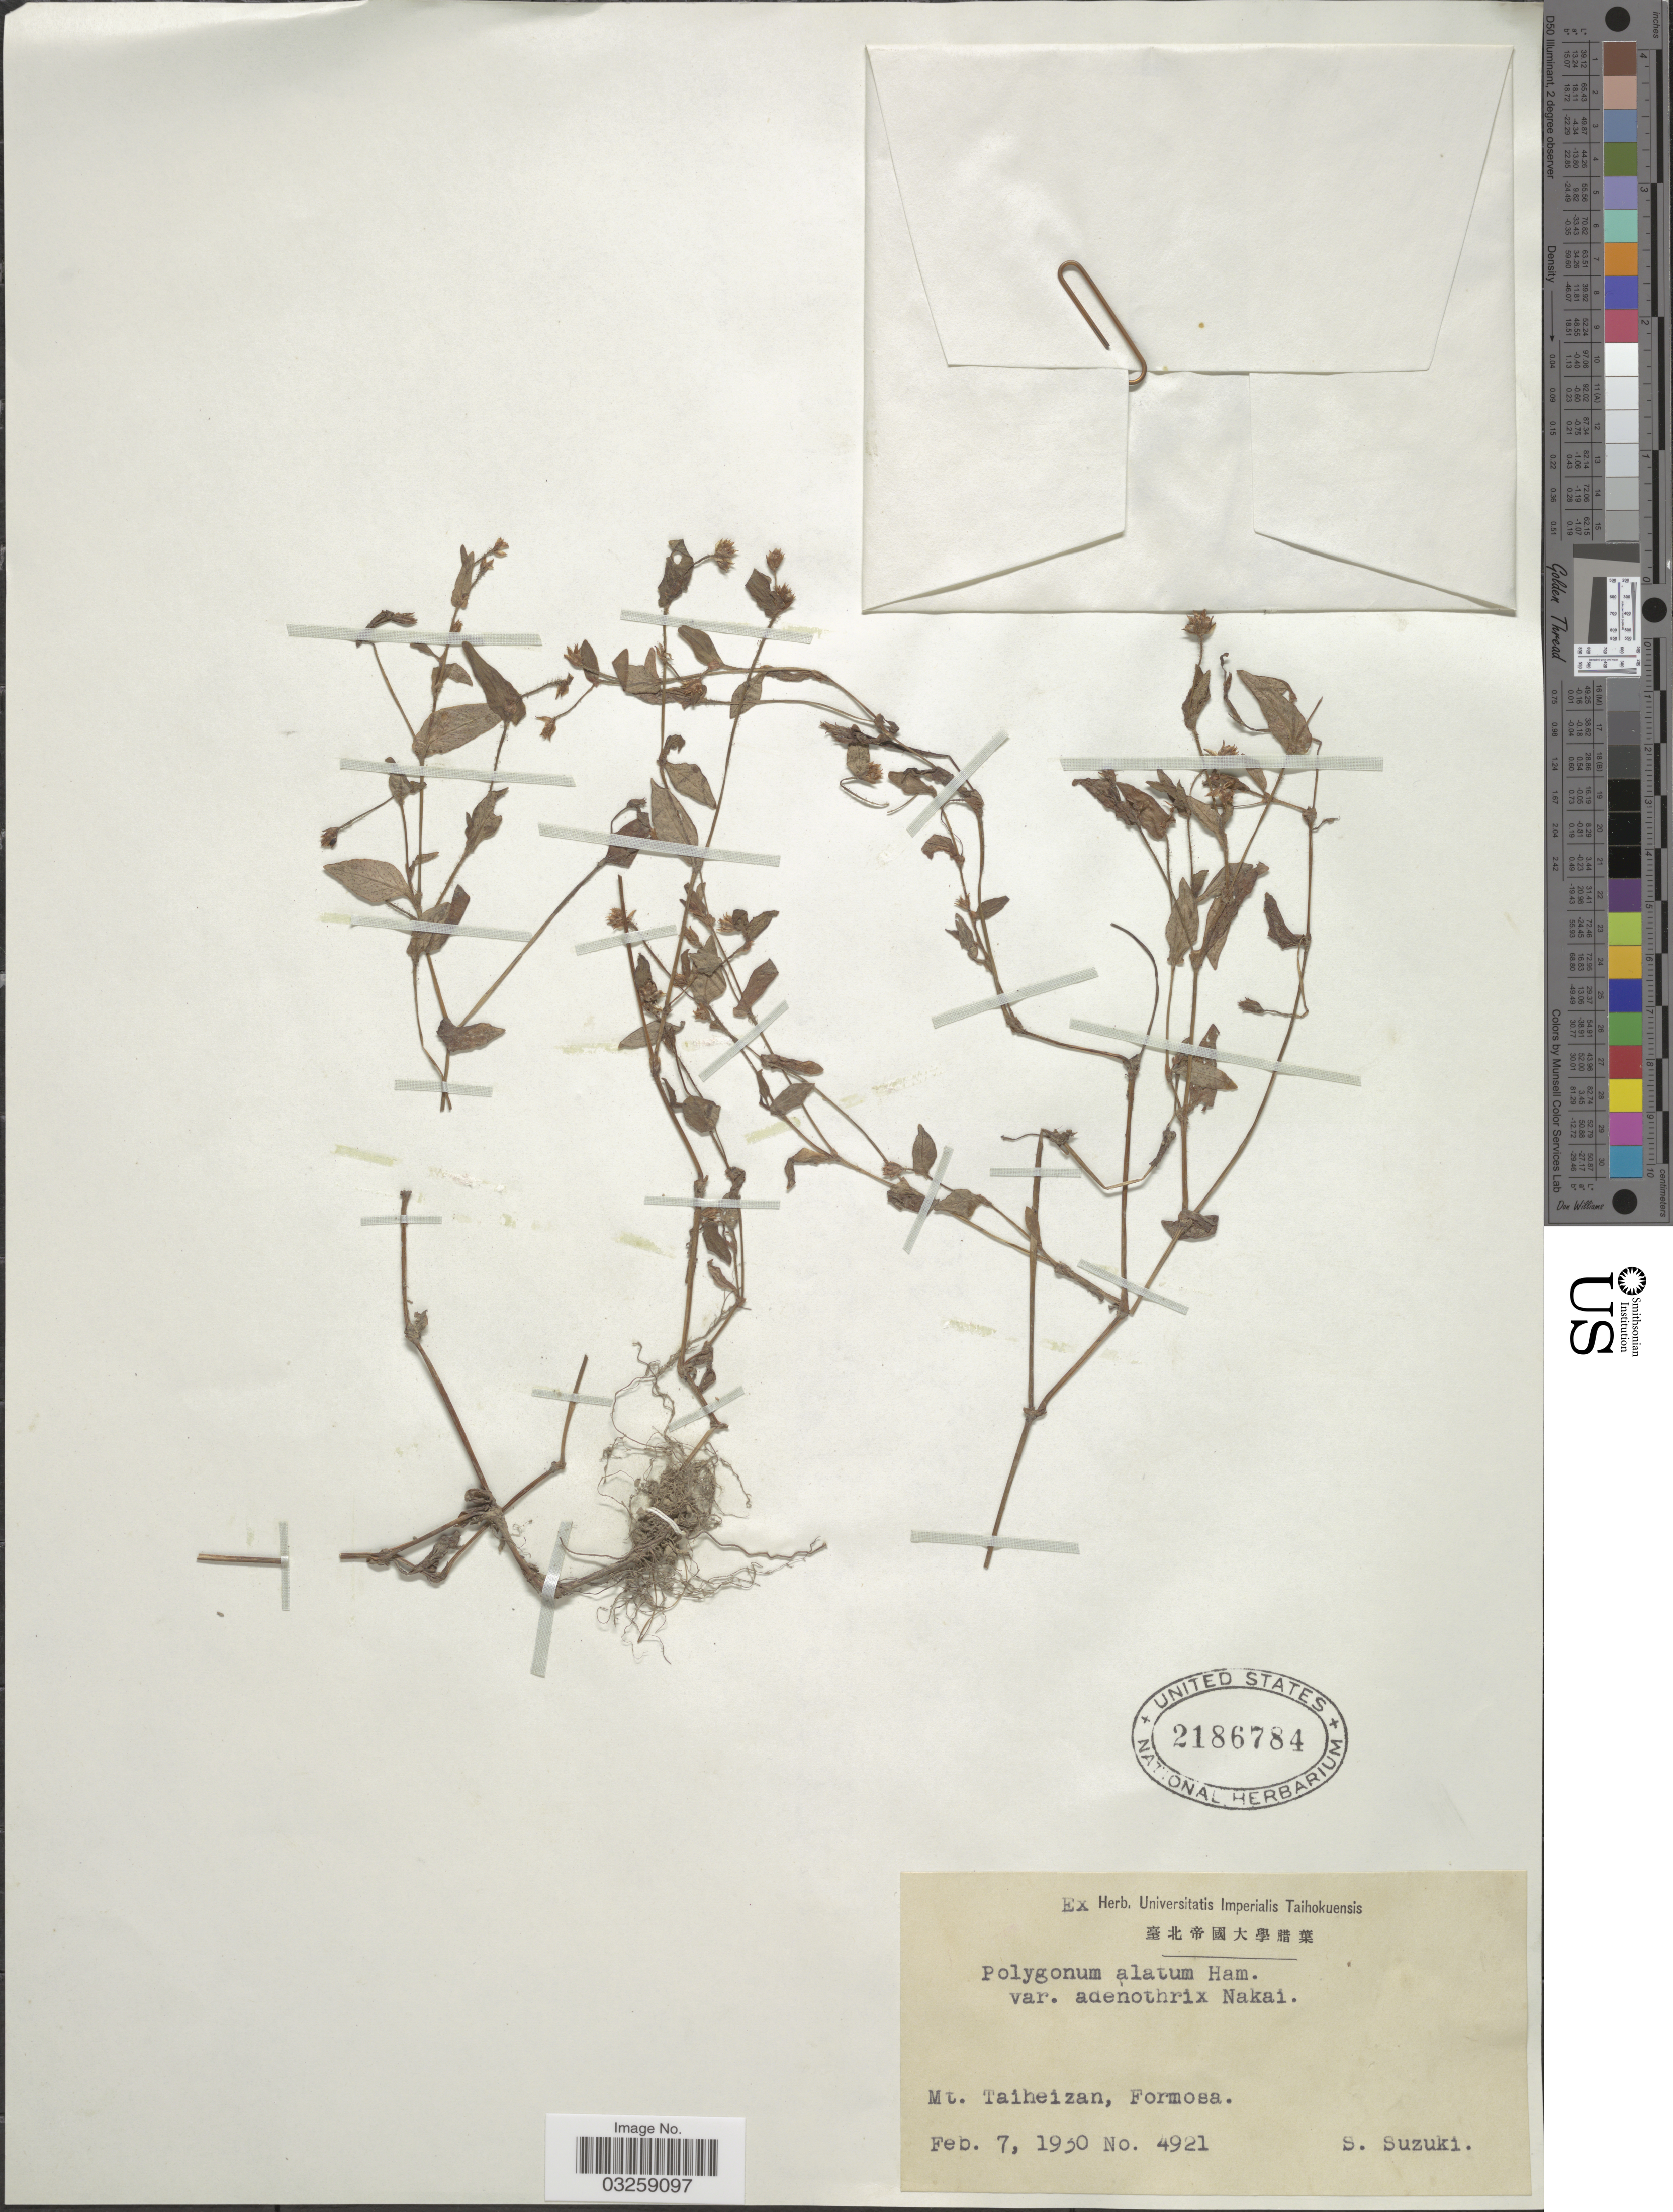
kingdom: Plantae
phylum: Tracheophyta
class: Magnoliopsida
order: Caryophyllales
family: Polygonaceae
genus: Polygonum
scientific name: Polygonum nepalense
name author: Meisn.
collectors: S. Suzuki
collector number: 4921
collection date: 1930-02-07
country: Taiwan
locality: Mt. Taiheizan, Formosa.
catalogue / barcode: US 2186784